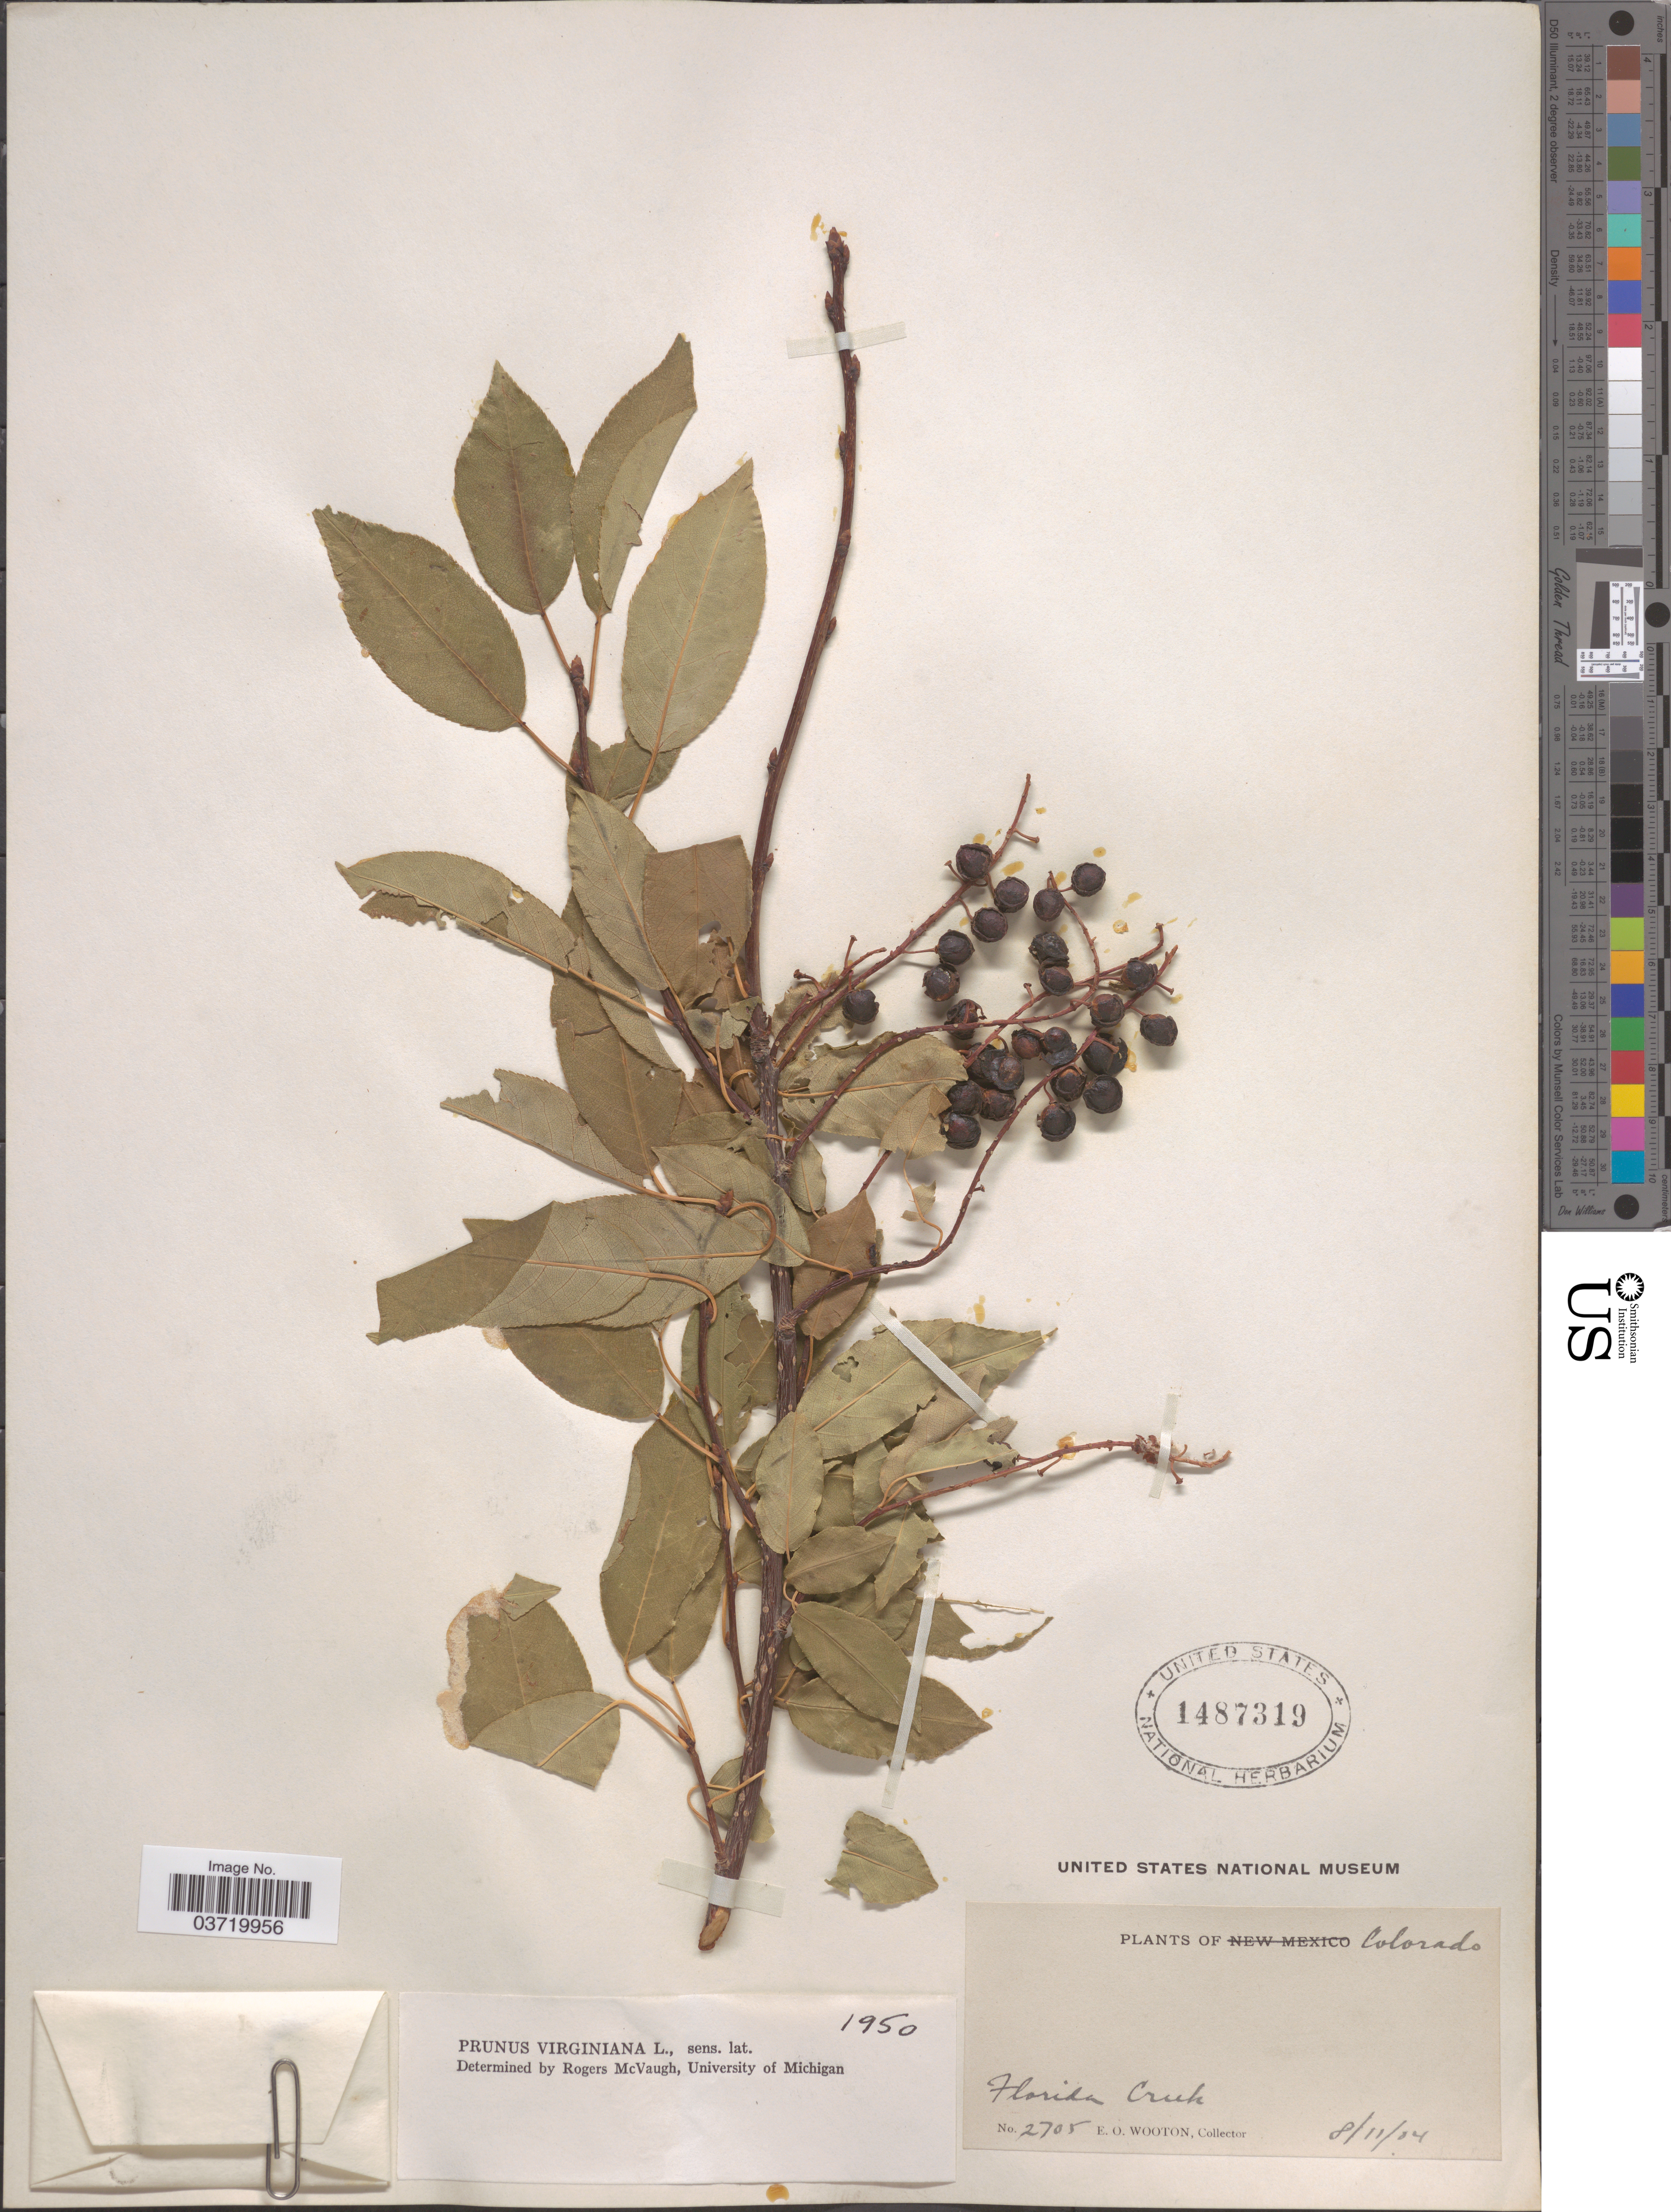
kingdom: Plantae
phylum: Tracheophyta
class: Magnoliopsida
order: Rosales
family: Rosaceae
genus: Prunus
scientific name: Prunus virginiana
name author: L.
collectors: E. O. Wooton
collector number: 2705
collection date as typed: Transcribed d/m/y: 11/8/4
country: United States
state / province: Colorado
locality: Florida Creek.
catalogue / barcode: US 1487319